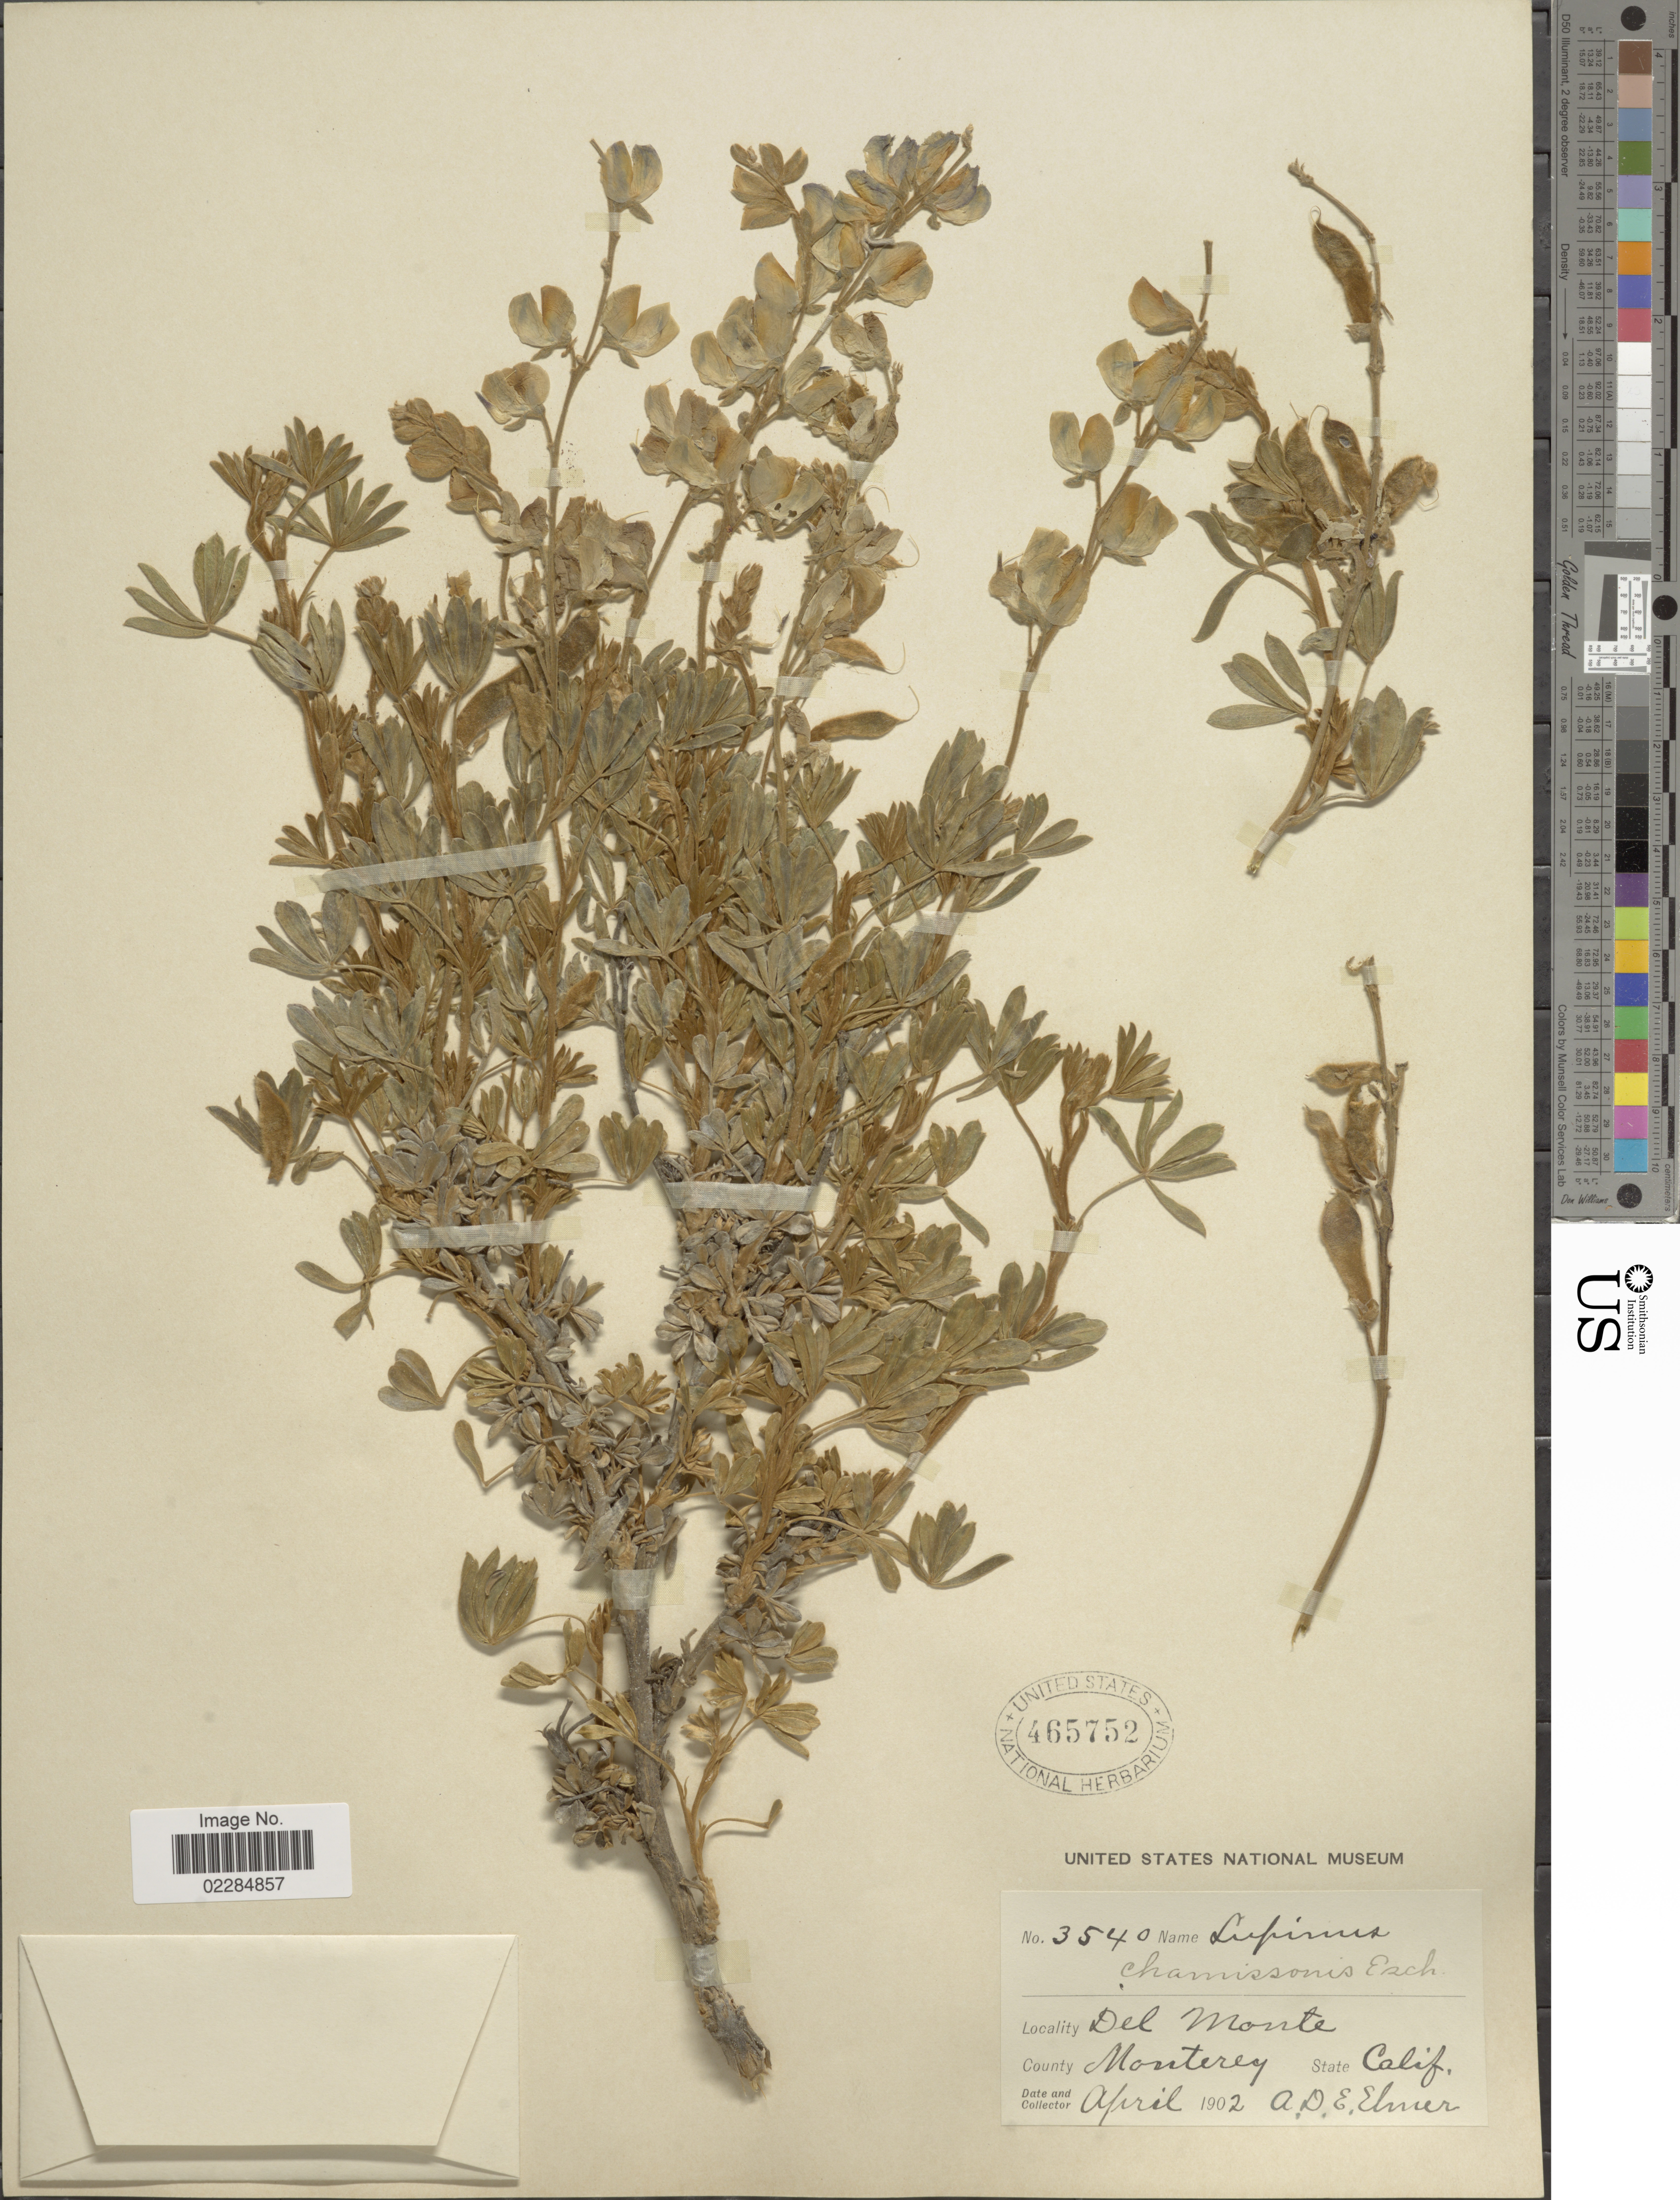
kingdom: Plantae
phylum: Tracheophyta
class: Magnoliopsida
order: Fabales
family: Fabaceae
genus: Lupinus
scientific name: Lupinus chamissonis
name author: Eschsch.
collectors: A. D. E. Elmer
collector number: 3540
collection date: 1902-04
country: United States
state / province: California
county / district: Monterey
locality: Del monte. County Monterey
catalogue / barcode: US 465752